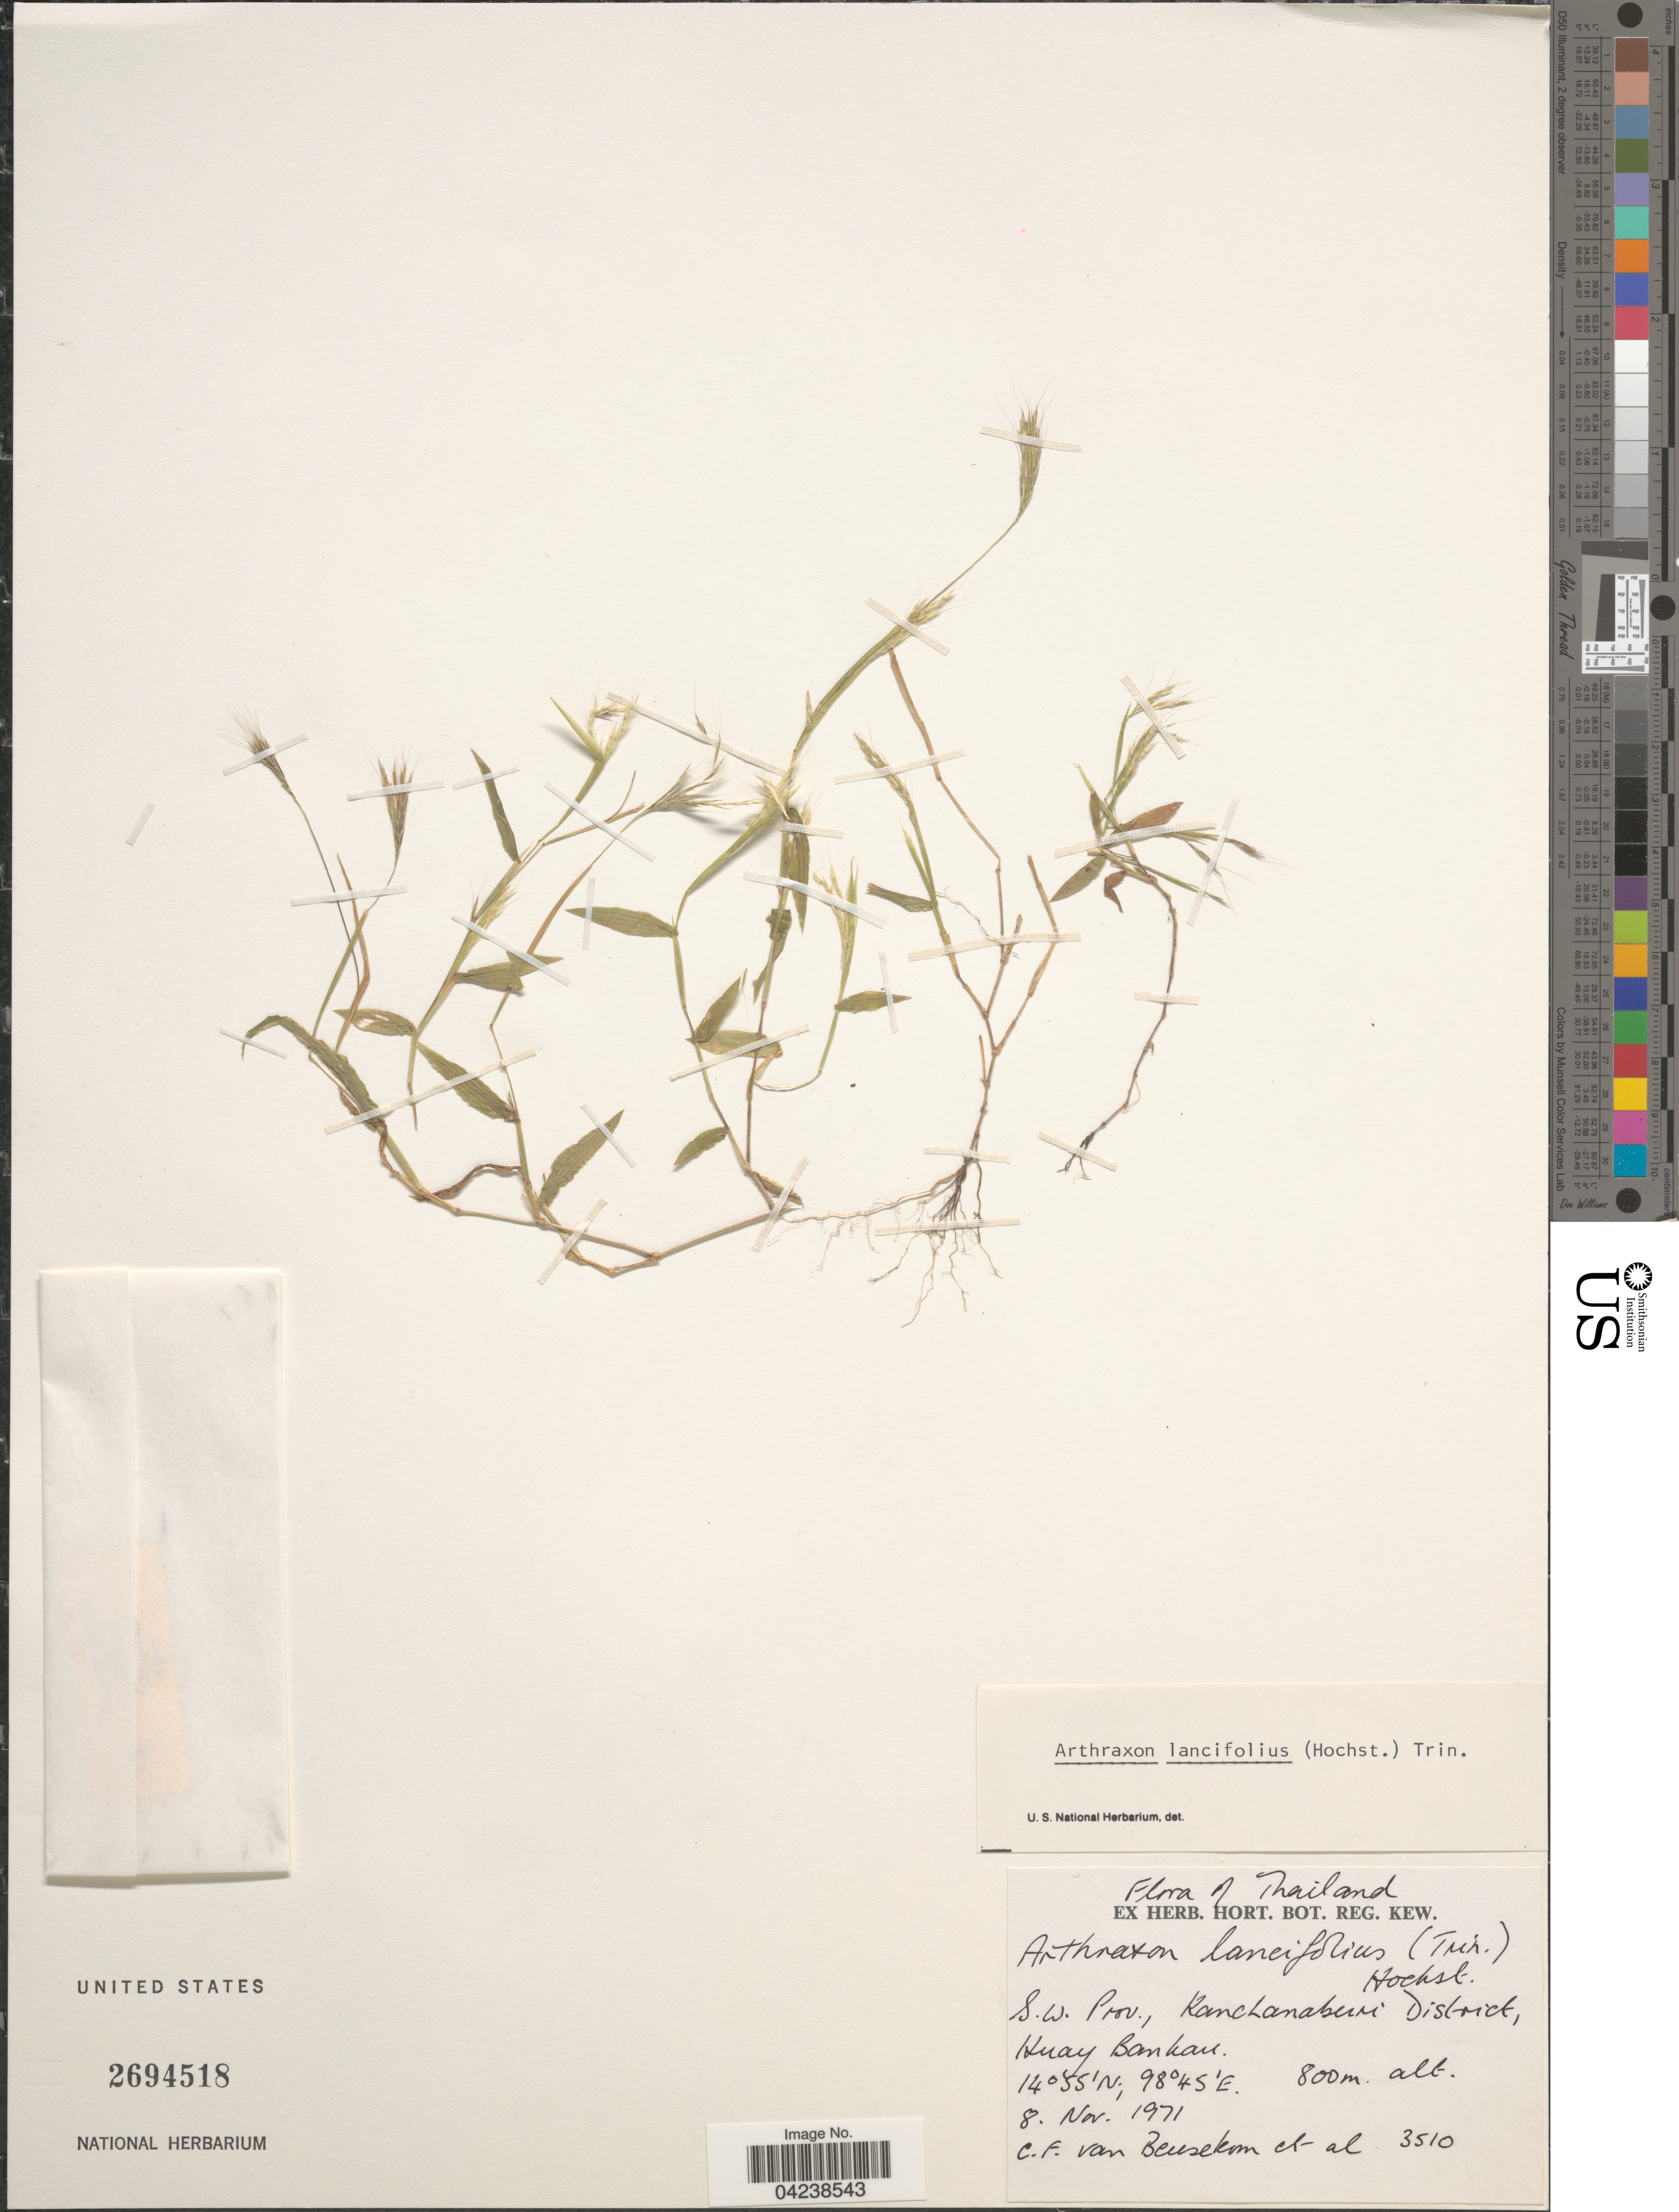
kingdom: Plantae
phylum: Tracheophyta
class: Liliopsida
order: Poales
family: Poaceae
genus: Arthraxon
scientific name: Arthraxon lancifolius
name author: (Trin.) Hochst.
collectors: C. F. Beusekom & et al.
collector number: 3510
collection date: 1971-11-08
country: Thailand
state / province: Kanchanaburi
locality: S. W. Prov., Kanchanaburi District, Huay Bankan.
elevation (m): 800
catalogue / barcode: US 2694518